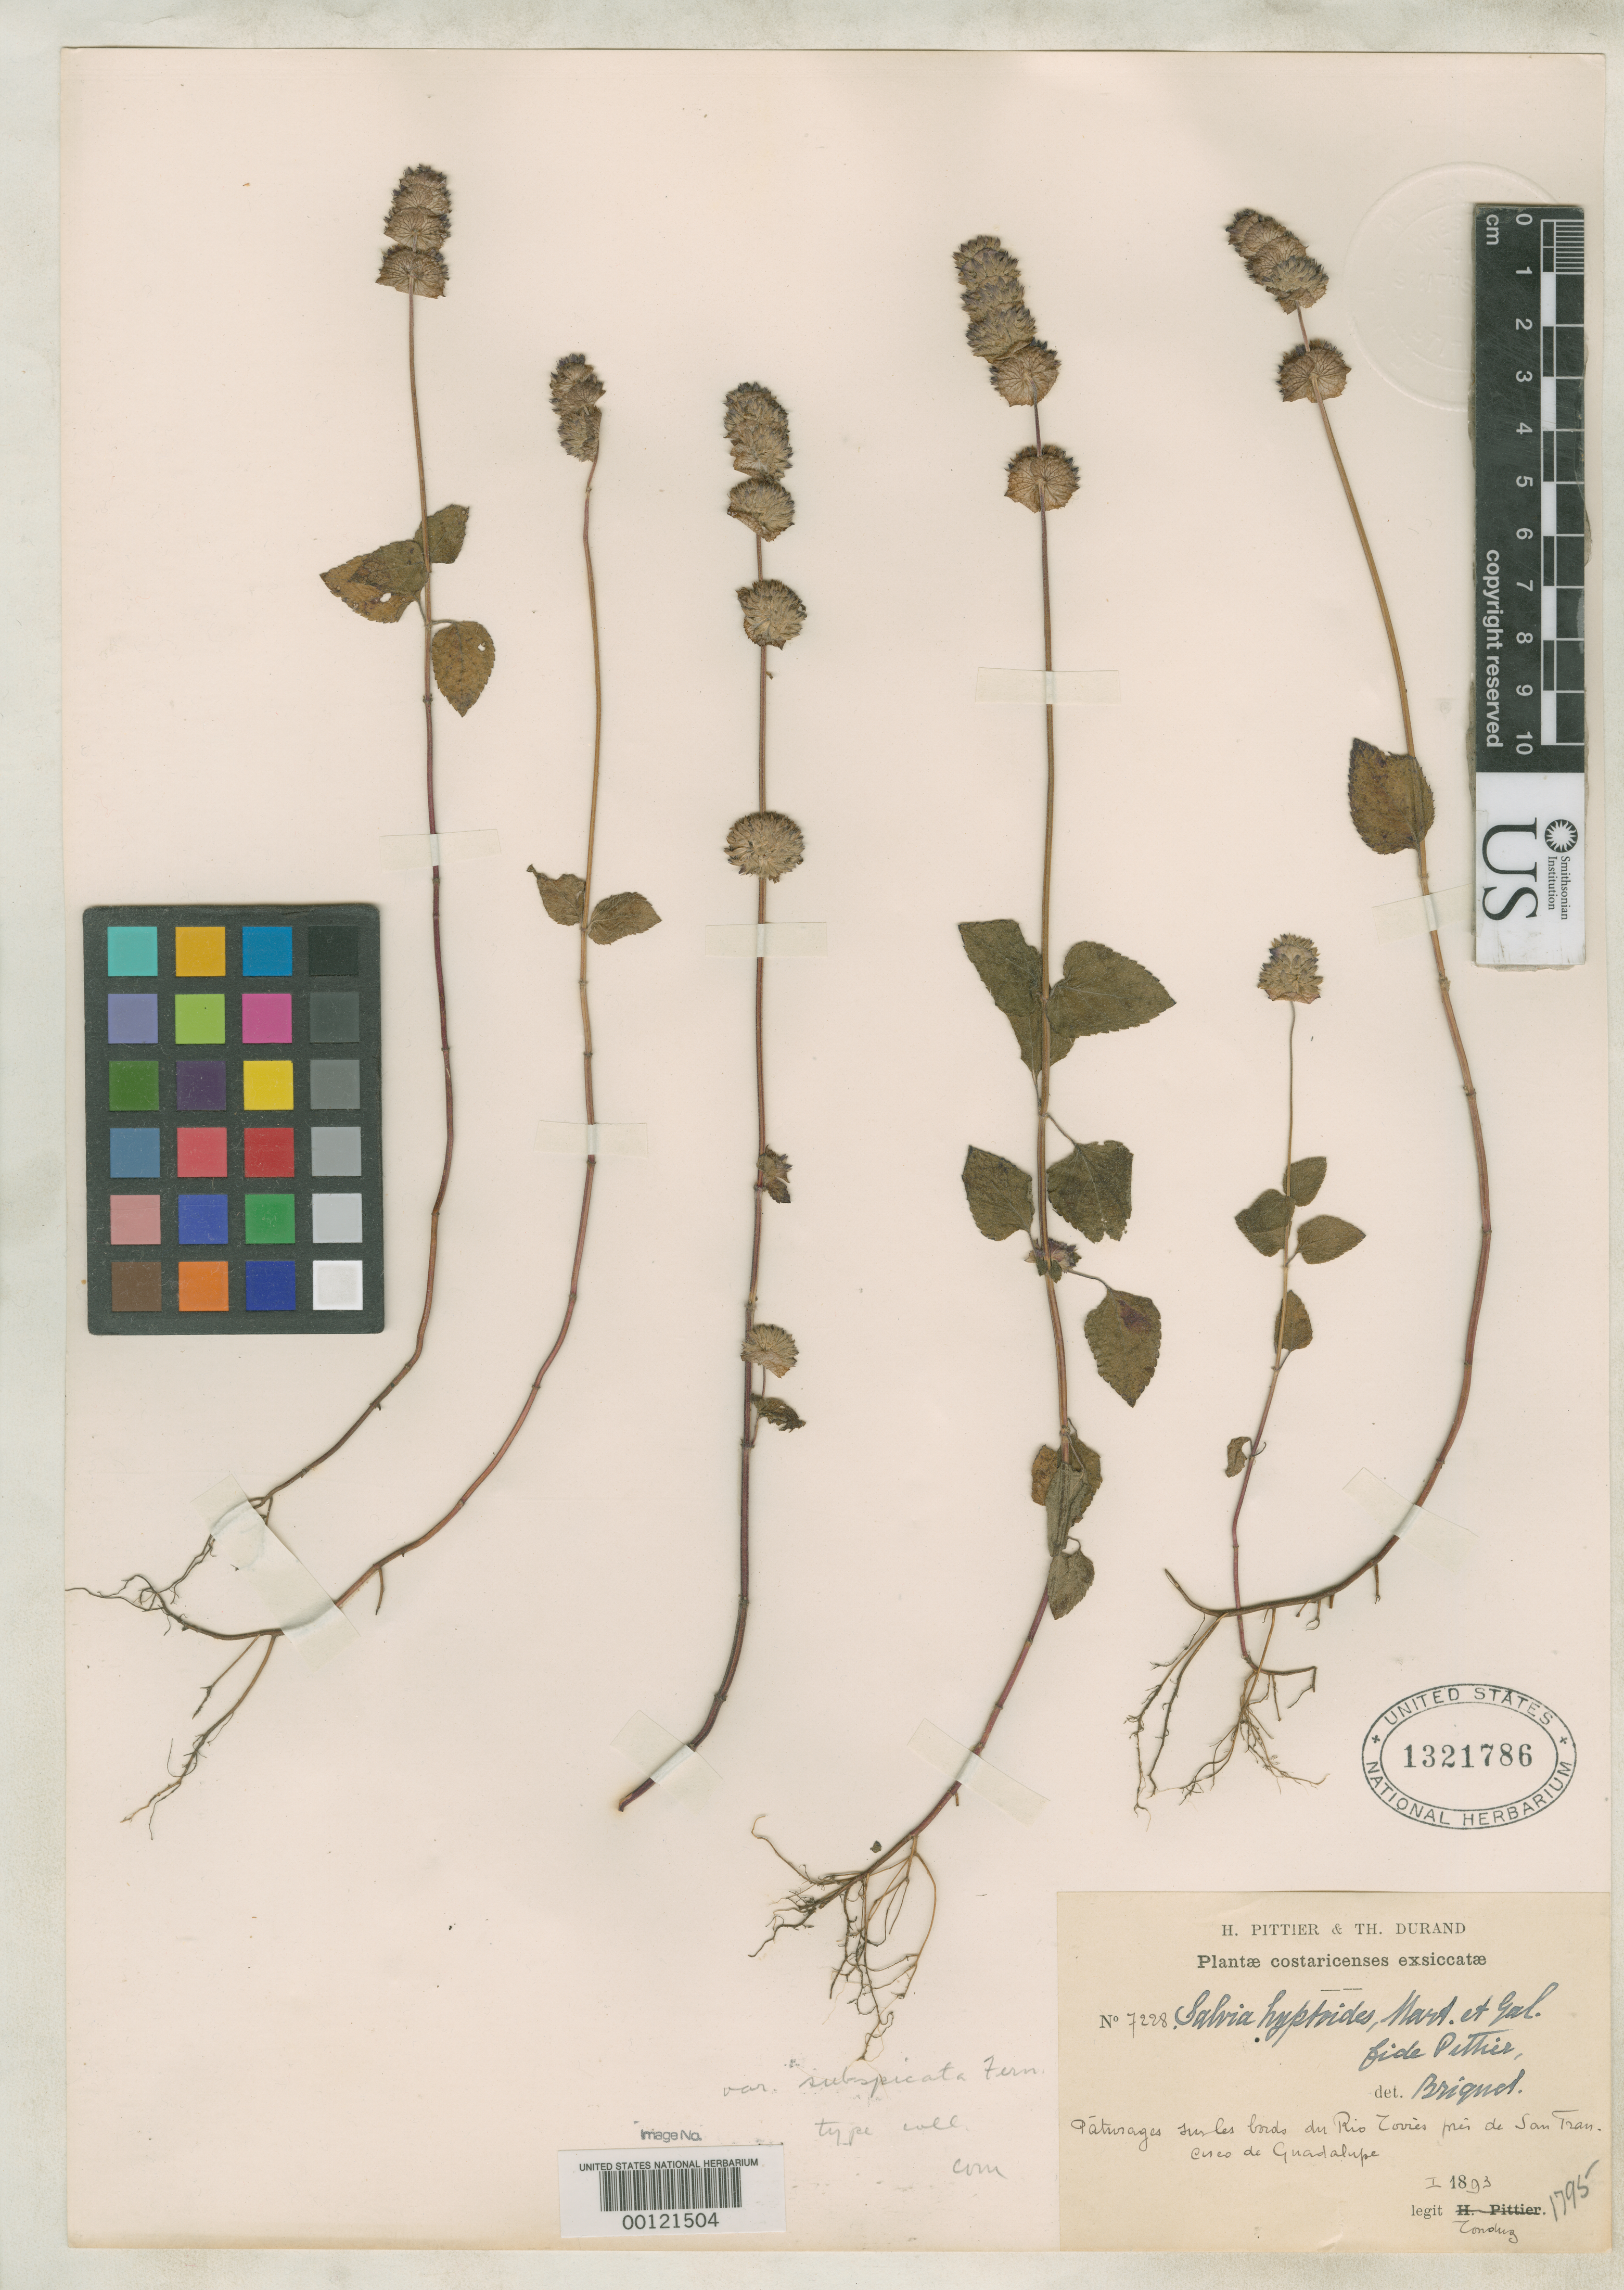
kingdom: Plantae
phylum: Tracheophyta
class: Magnoliopsida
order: Lamiales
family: Lamiaceae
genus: Salvia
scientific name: Salvia hyptoides var. subspicata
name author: Fernald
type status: Isotype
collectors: A. Tonduz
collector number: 7228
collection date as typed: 04 Jan 1893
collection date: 1893-01-04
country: Costa Rica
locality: San Francisco de Guadalupe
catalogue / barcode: US 1321786